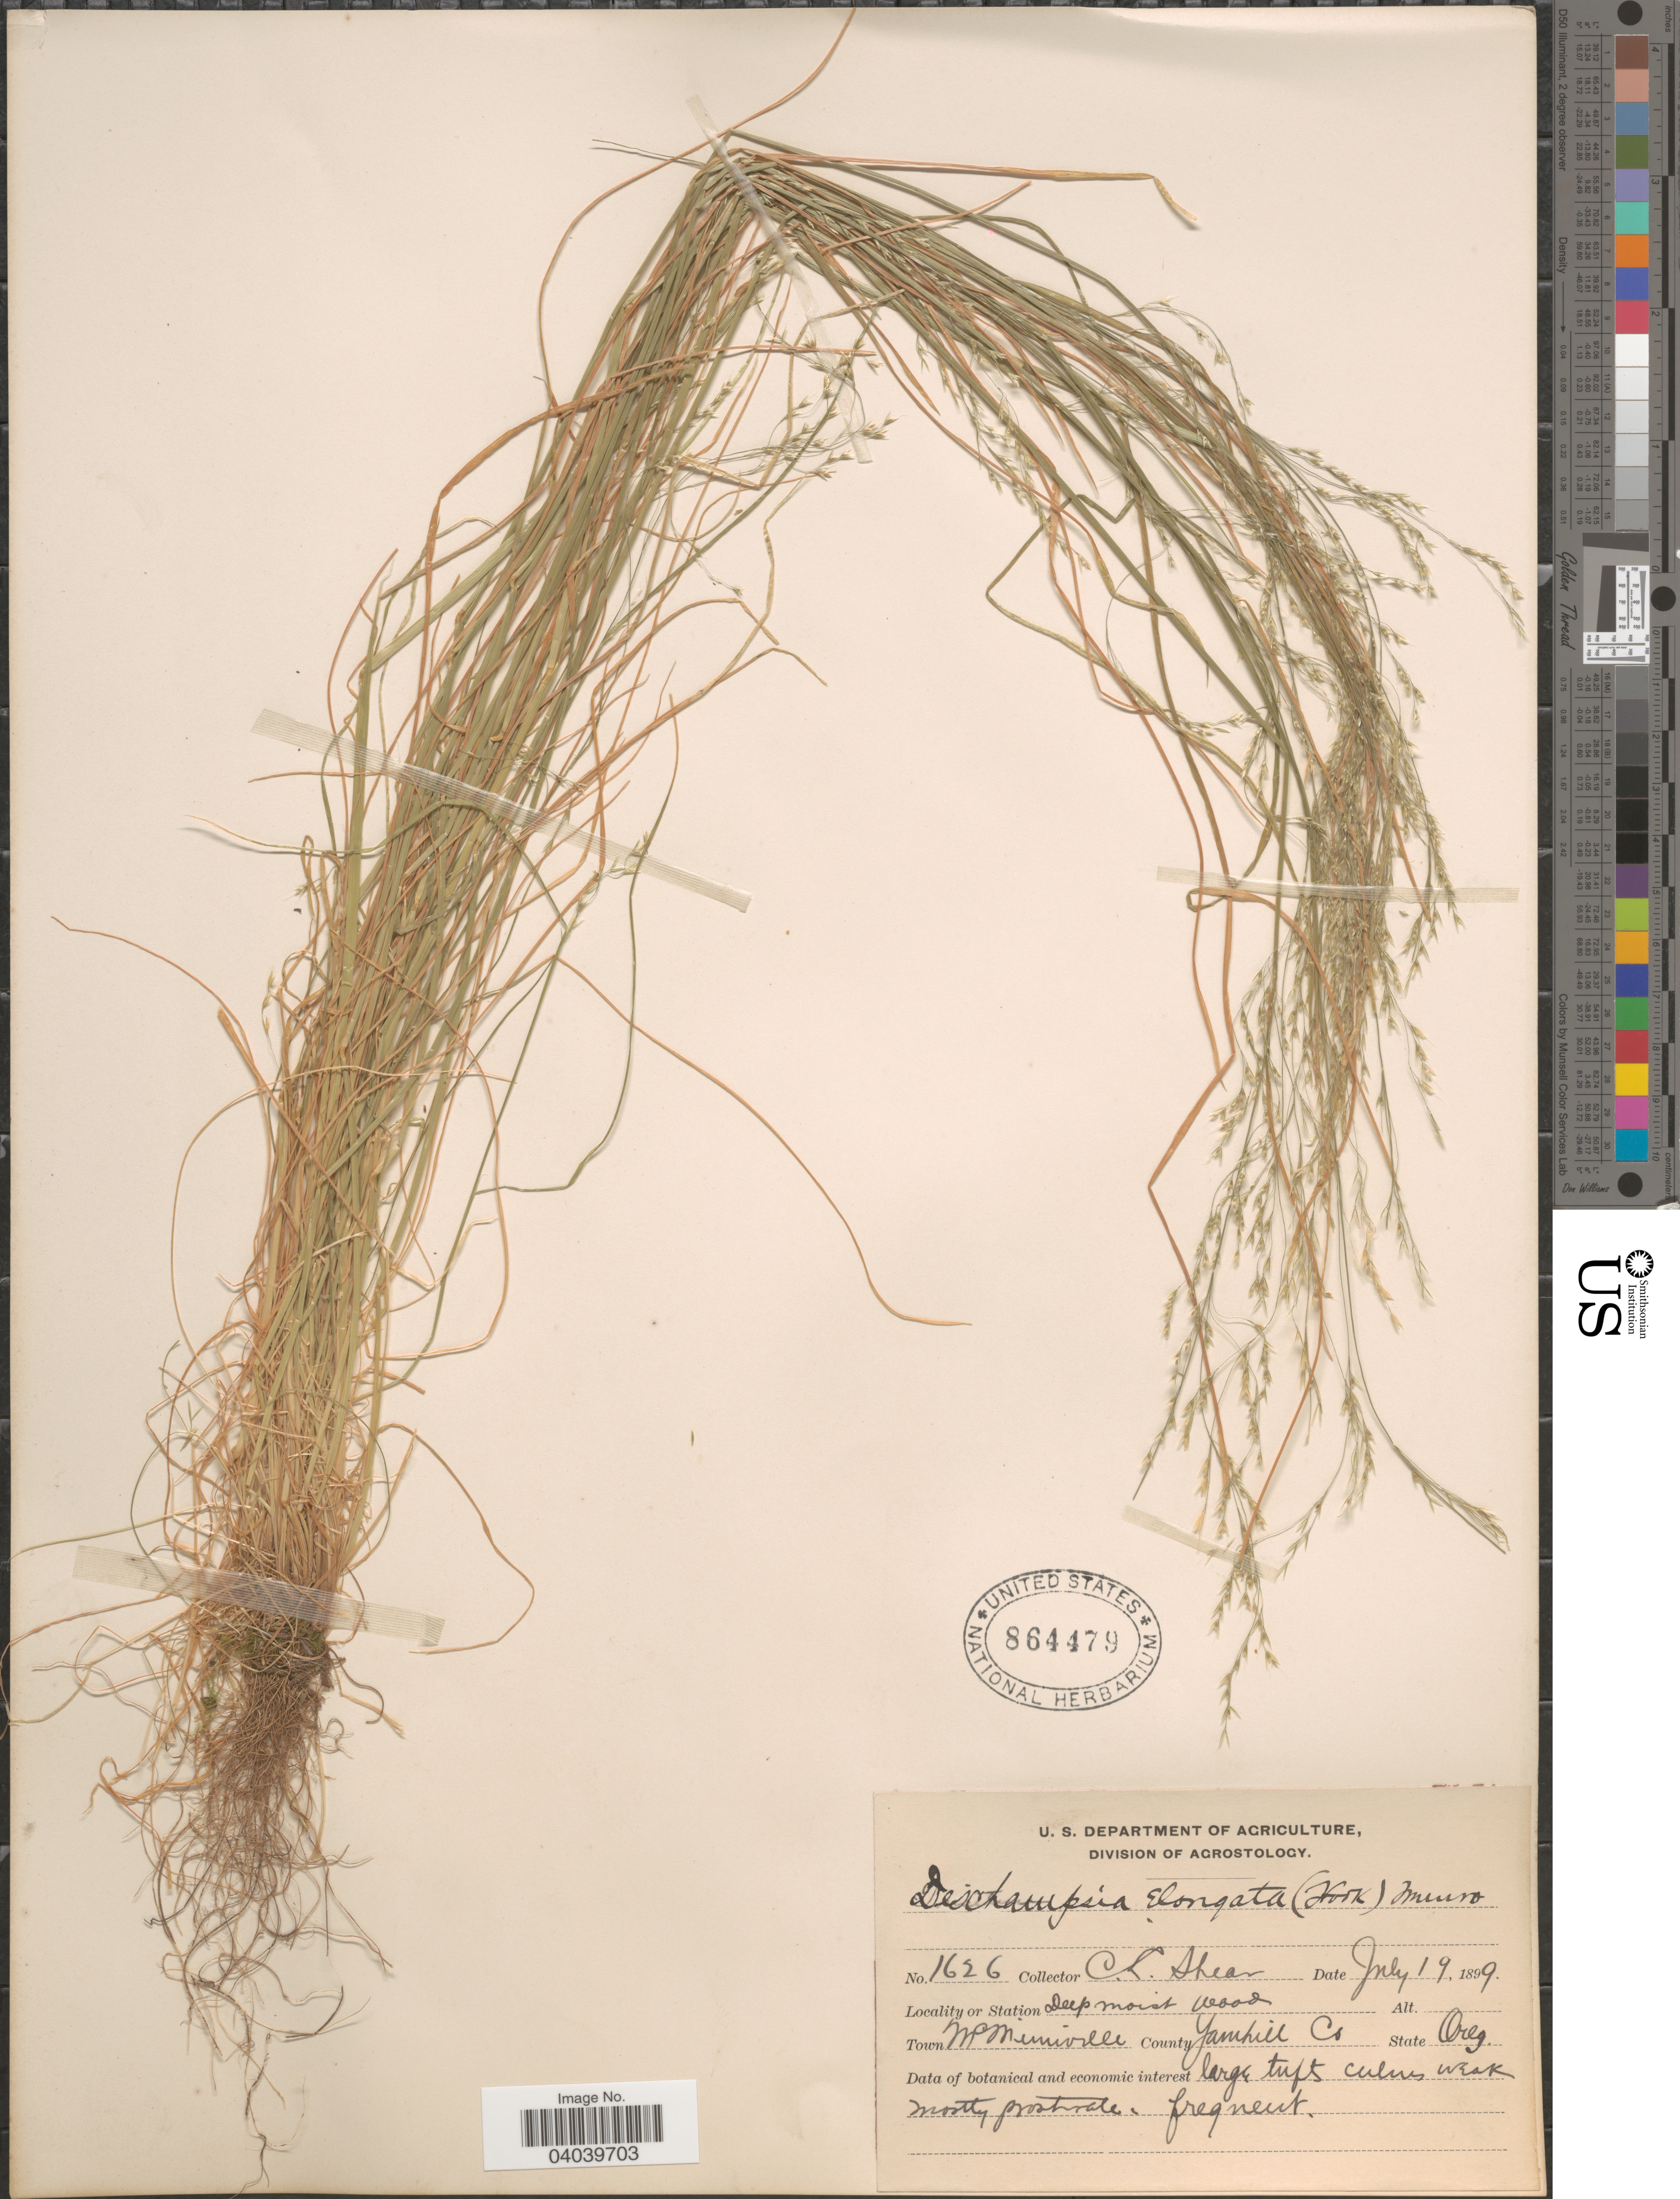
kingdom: Plantae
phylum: Tracheophyta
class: Liliopsida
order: Poales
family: Poaceae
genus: Deschampsia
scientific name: Deschampsia elongata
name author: (Hook.) Munro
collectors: C. L. Shear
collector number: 1626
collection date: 1899-07-19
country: United States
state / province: Oregon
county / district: Yamhill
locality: McMinnville. Yamhill Co.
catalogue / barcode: US 864479